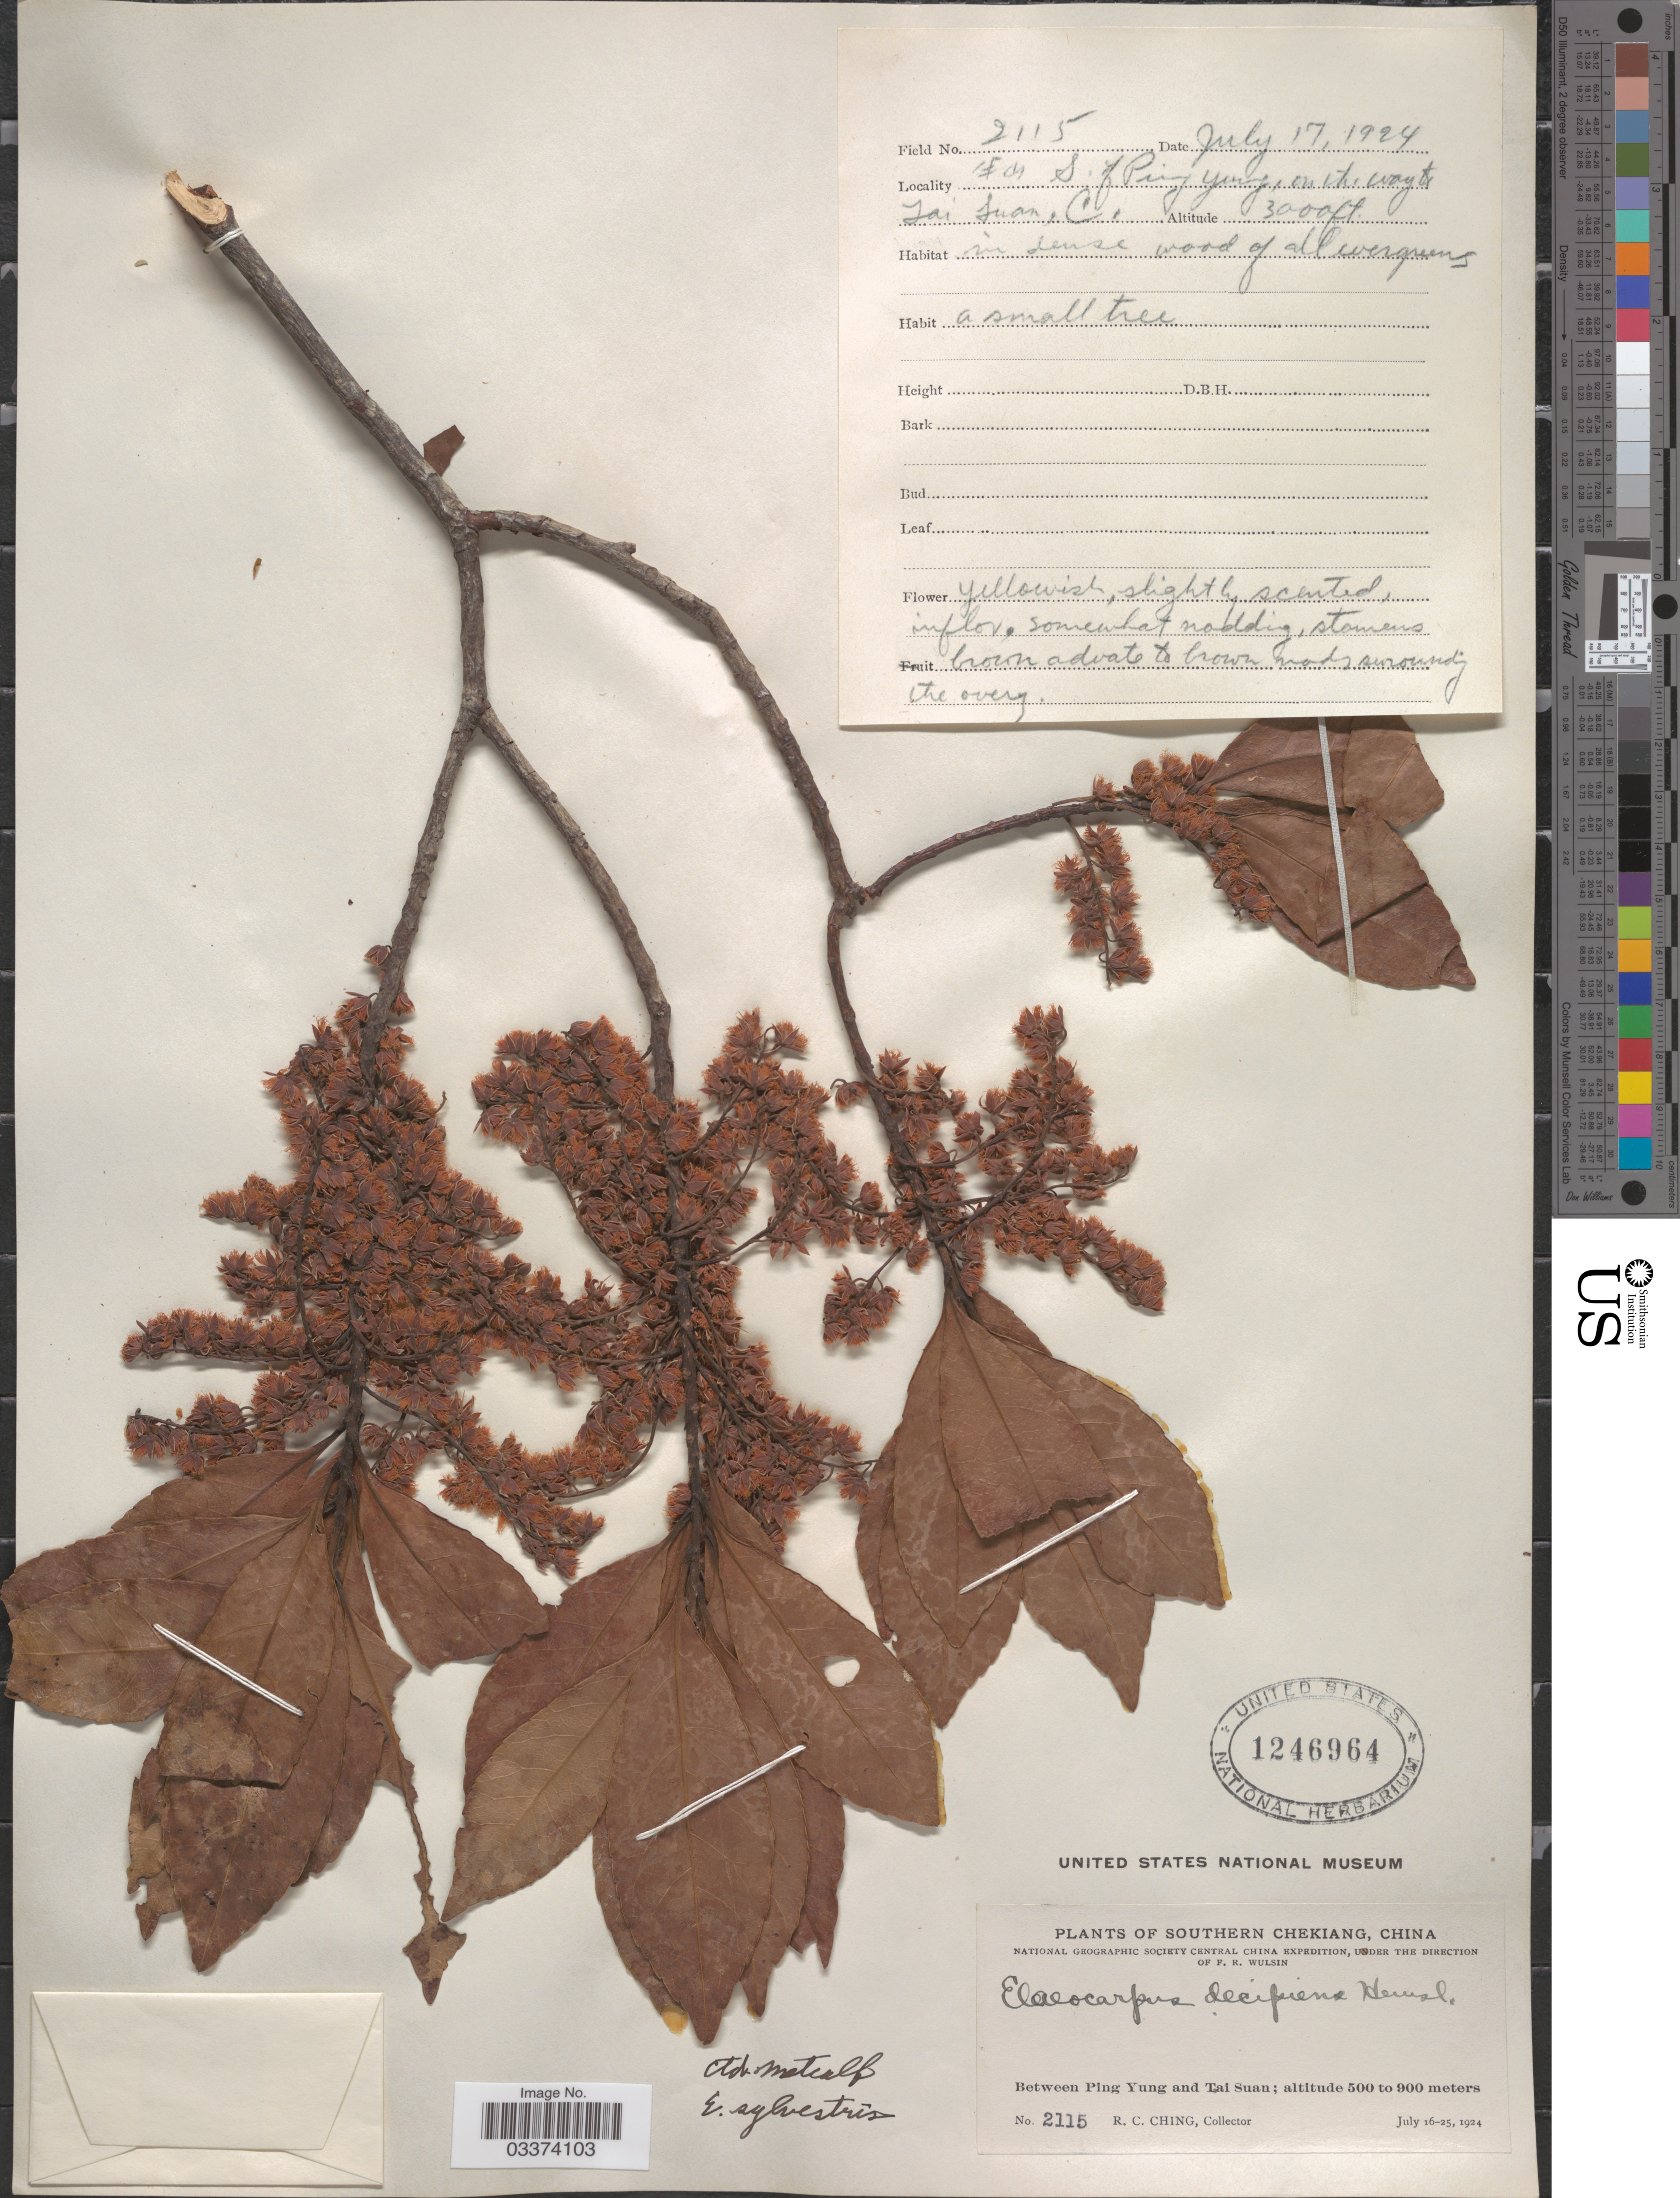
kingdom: Plantae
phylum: Tracheophyta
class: Magnoliopsida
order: Oxalidales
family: Elaeocarpaceae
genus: Elaeocarpus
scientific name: Elaeocarpus sylvestris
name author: (Lour.) Poir.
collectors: R. C. Ching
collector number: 2115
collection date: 1924-07-17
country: China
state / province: Zhejiang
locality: Between Ping Yung and Tai Suan. S. of Ping Yung, on the way to Tai Suan. Zhikengcun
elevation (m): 914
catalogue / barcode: US 1246964